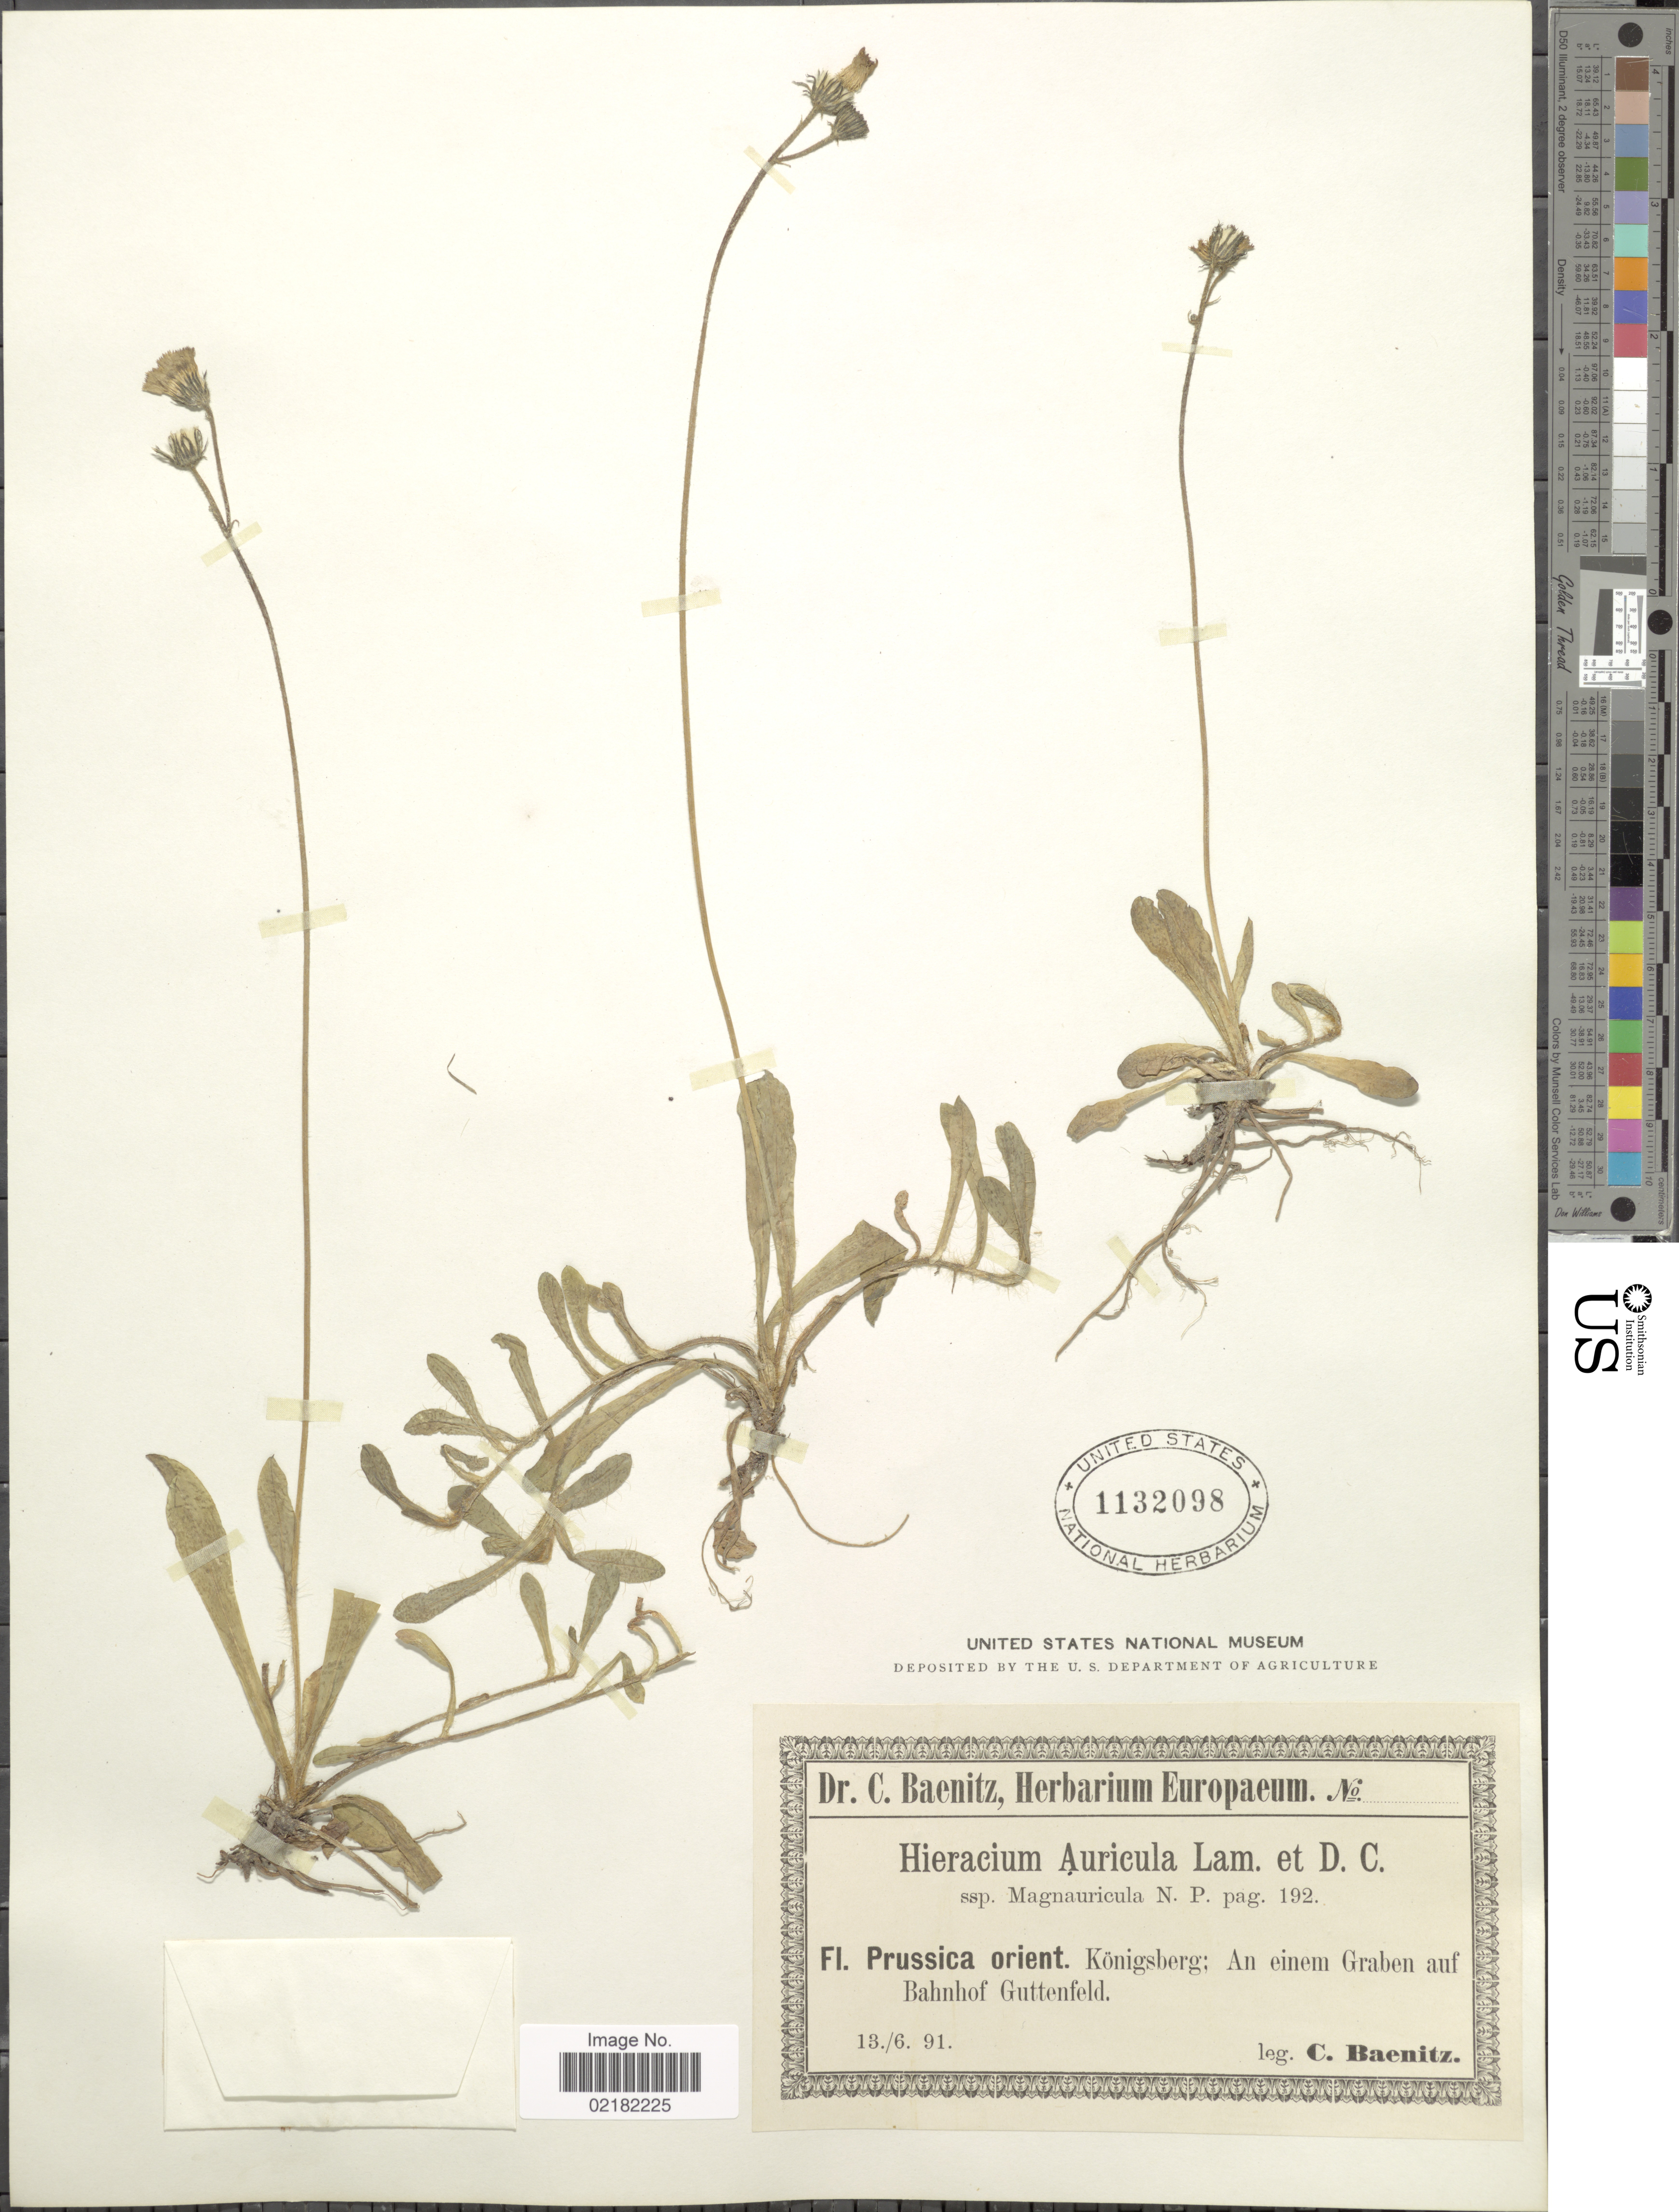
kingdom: Plantae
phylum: Tracheophyta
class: Magnoliopsida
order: Asterales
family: Asteraceae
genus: Pilosella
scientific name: Pilosella floribunda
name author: (Wimm. & Grab.) Fr. a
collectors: C. G. Baenitz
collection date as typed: Transcribed d/m/y: 13/6/91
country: Germany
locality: Fl. Prussica orient. Konigsberg; An einem Graben auf Bahnhof Guttenfeld.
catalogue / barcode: US 1132098